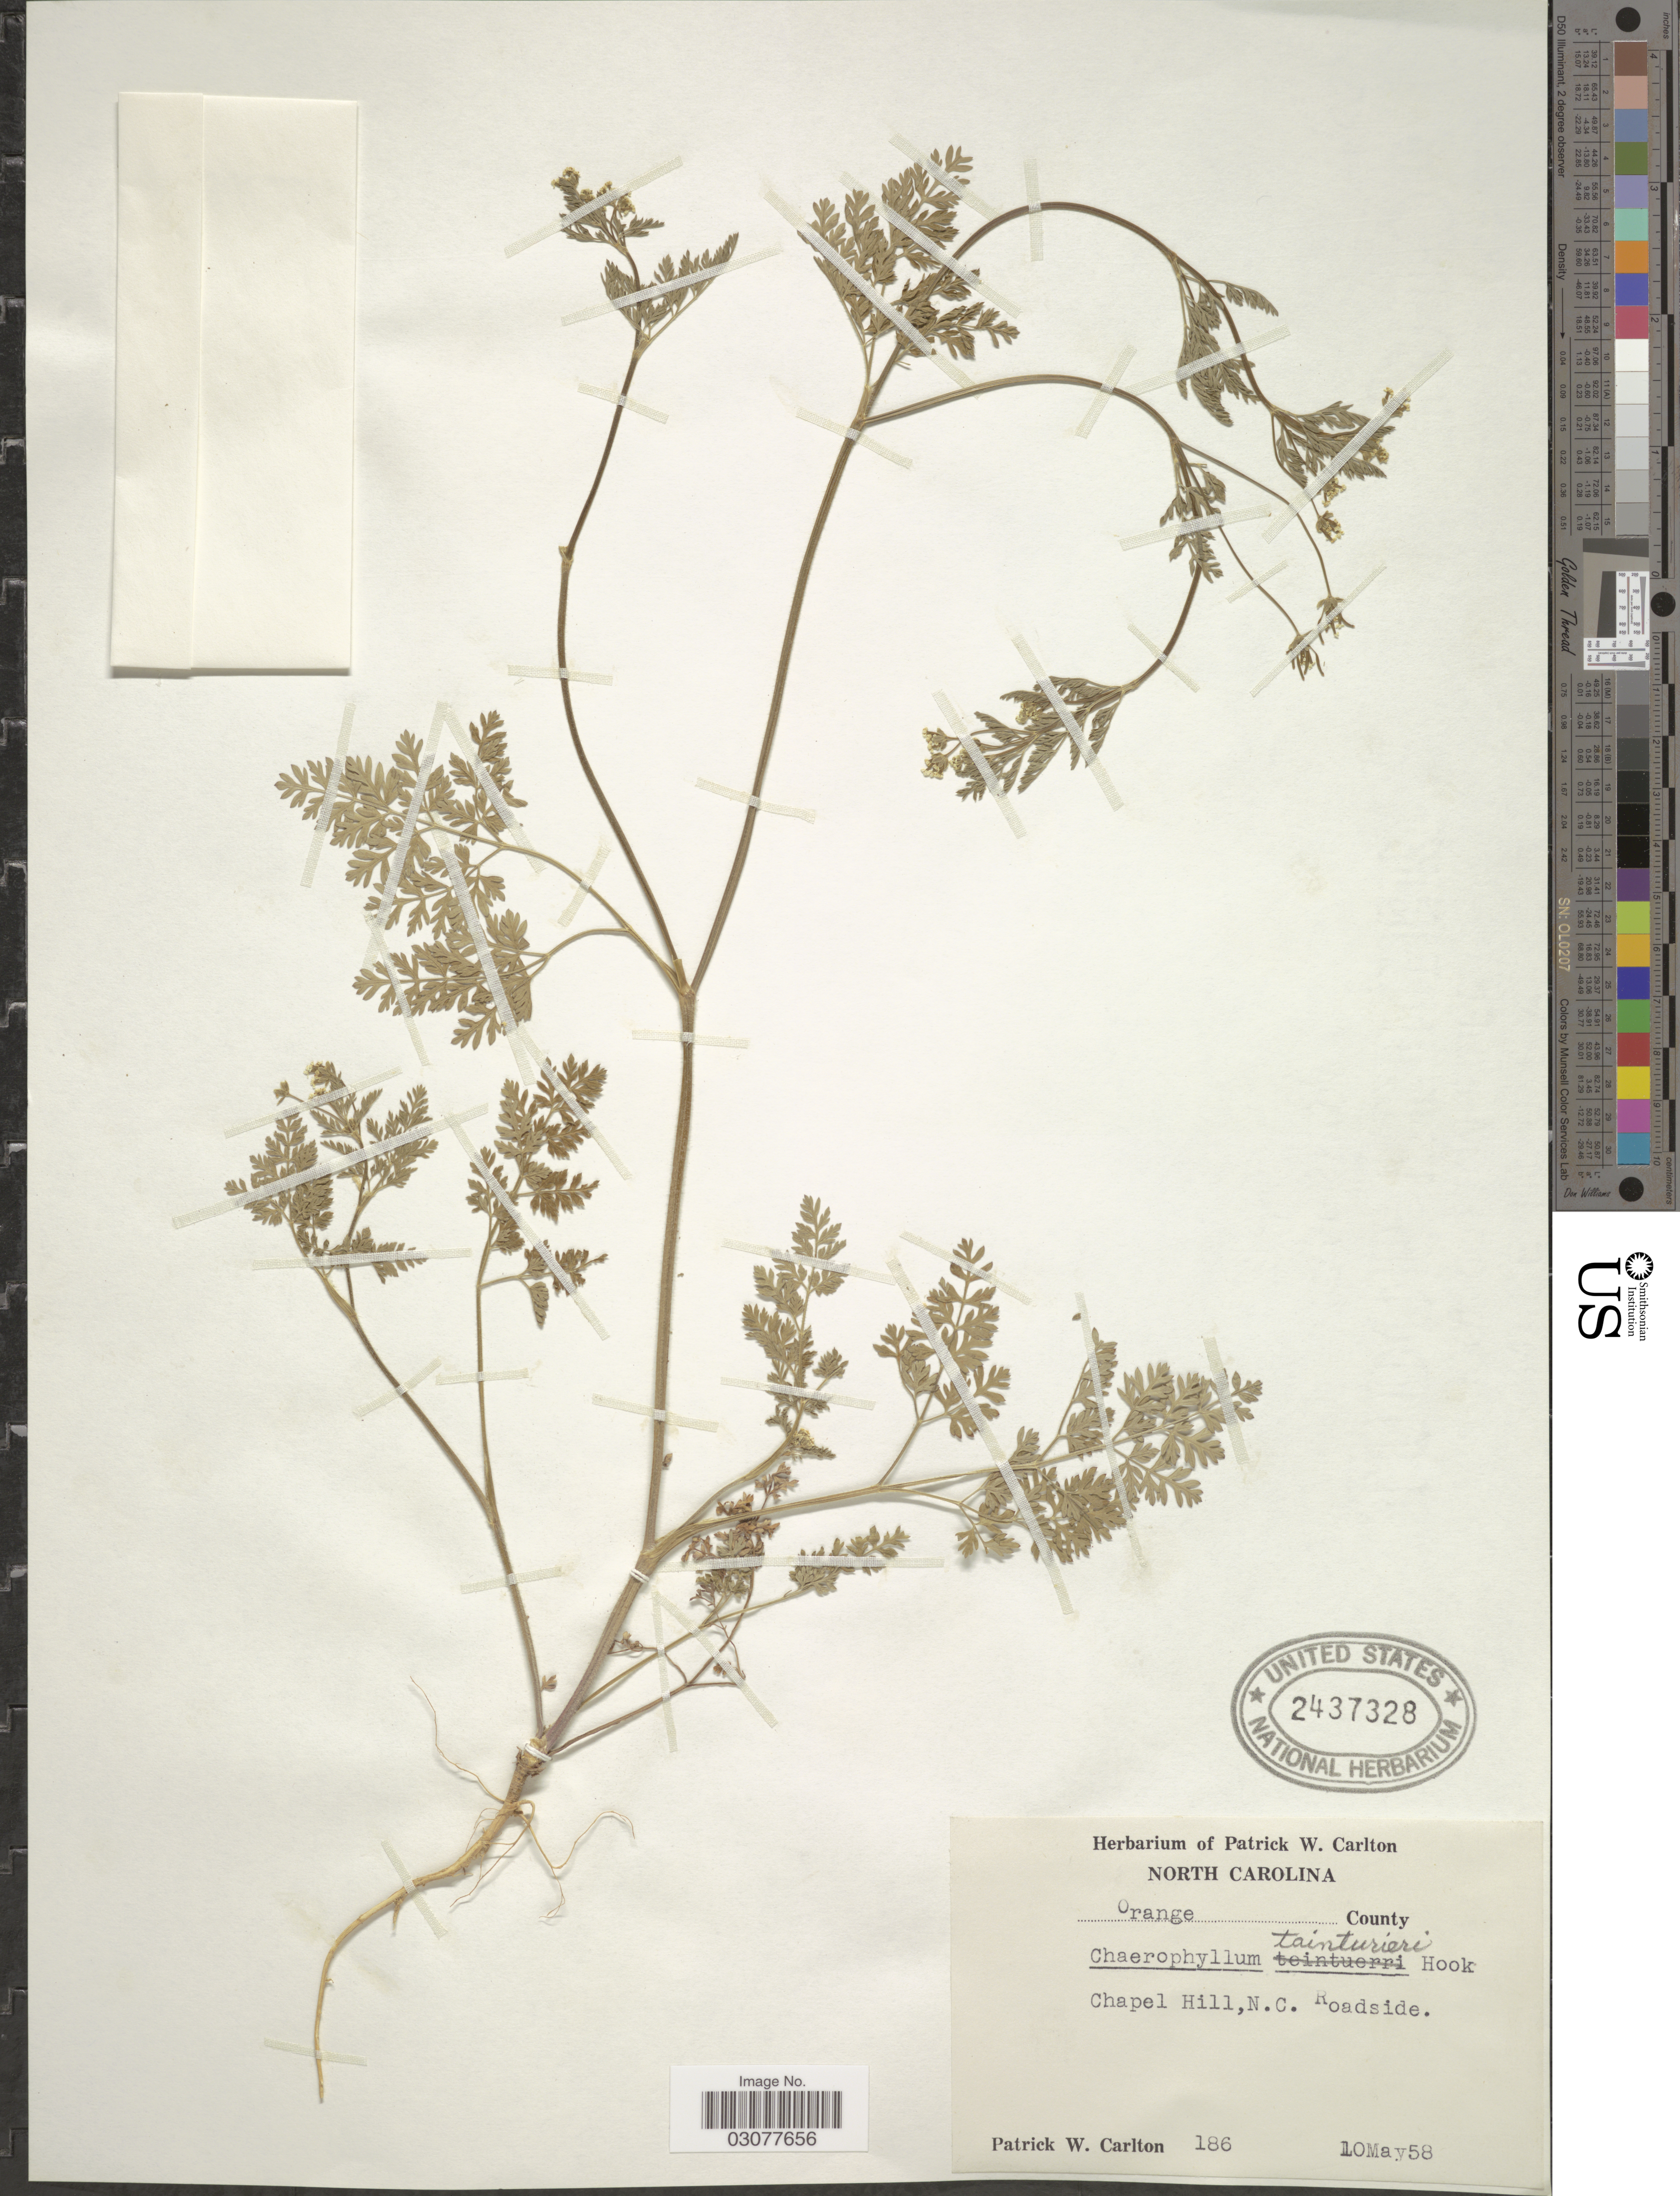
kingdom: Plantae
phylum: Tracheophyta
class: Magnoliopsida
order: Apiales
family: Apiaceae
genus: Chaerophyllum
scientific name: Chaerophyllum tainturieri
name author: Hook.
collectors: P. Carlton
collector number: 186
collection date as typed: Transcribed d/m/y: 10/5/58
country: United States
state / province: North Carolina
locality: Orange County, Chapel Hill.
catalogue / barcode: US 2437328